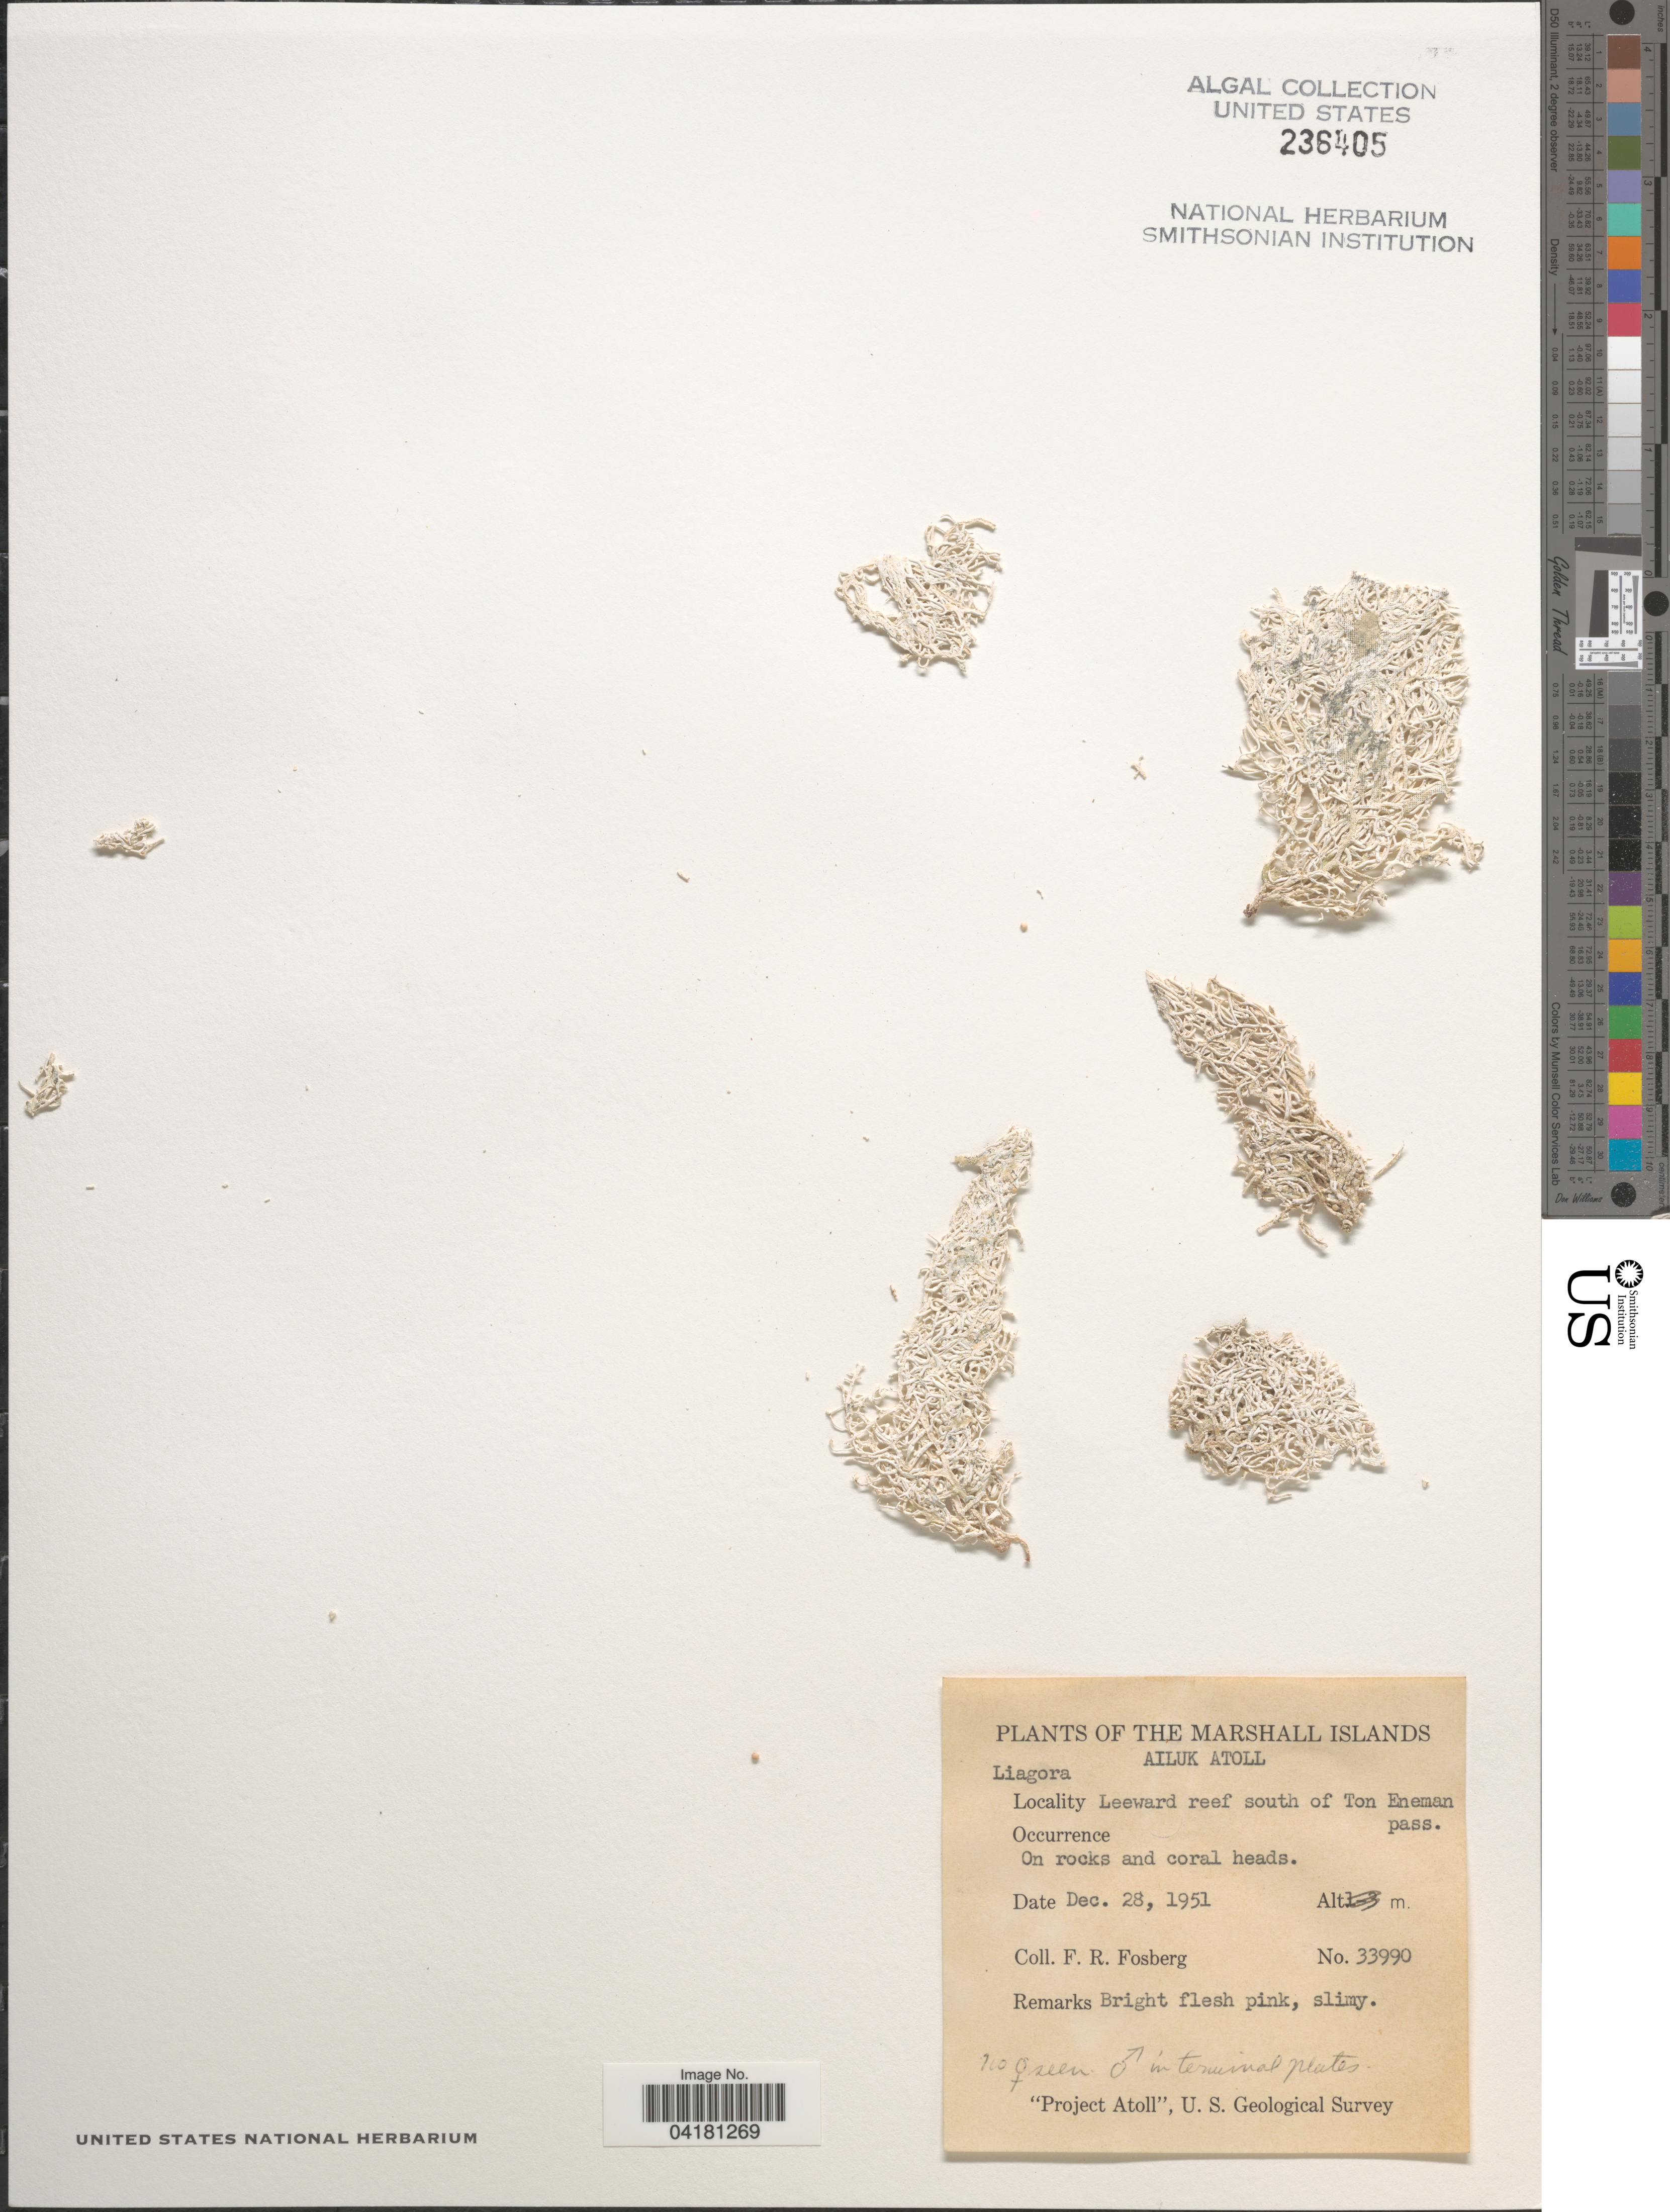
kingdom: Plantae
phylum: Rhodophyta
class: Florideophyceae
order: Nemaliales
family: Liagoraceae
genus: Liagora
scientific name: Liagora sp.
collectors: F. R. Fosberg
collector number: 33990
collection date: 1951-12-28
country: Marshall Islands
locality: Ailuk Atoll. Leeward reef south of Ton Eneman pass. "Project Atoll", U. S. Geological Survey.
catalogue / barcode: US 236405